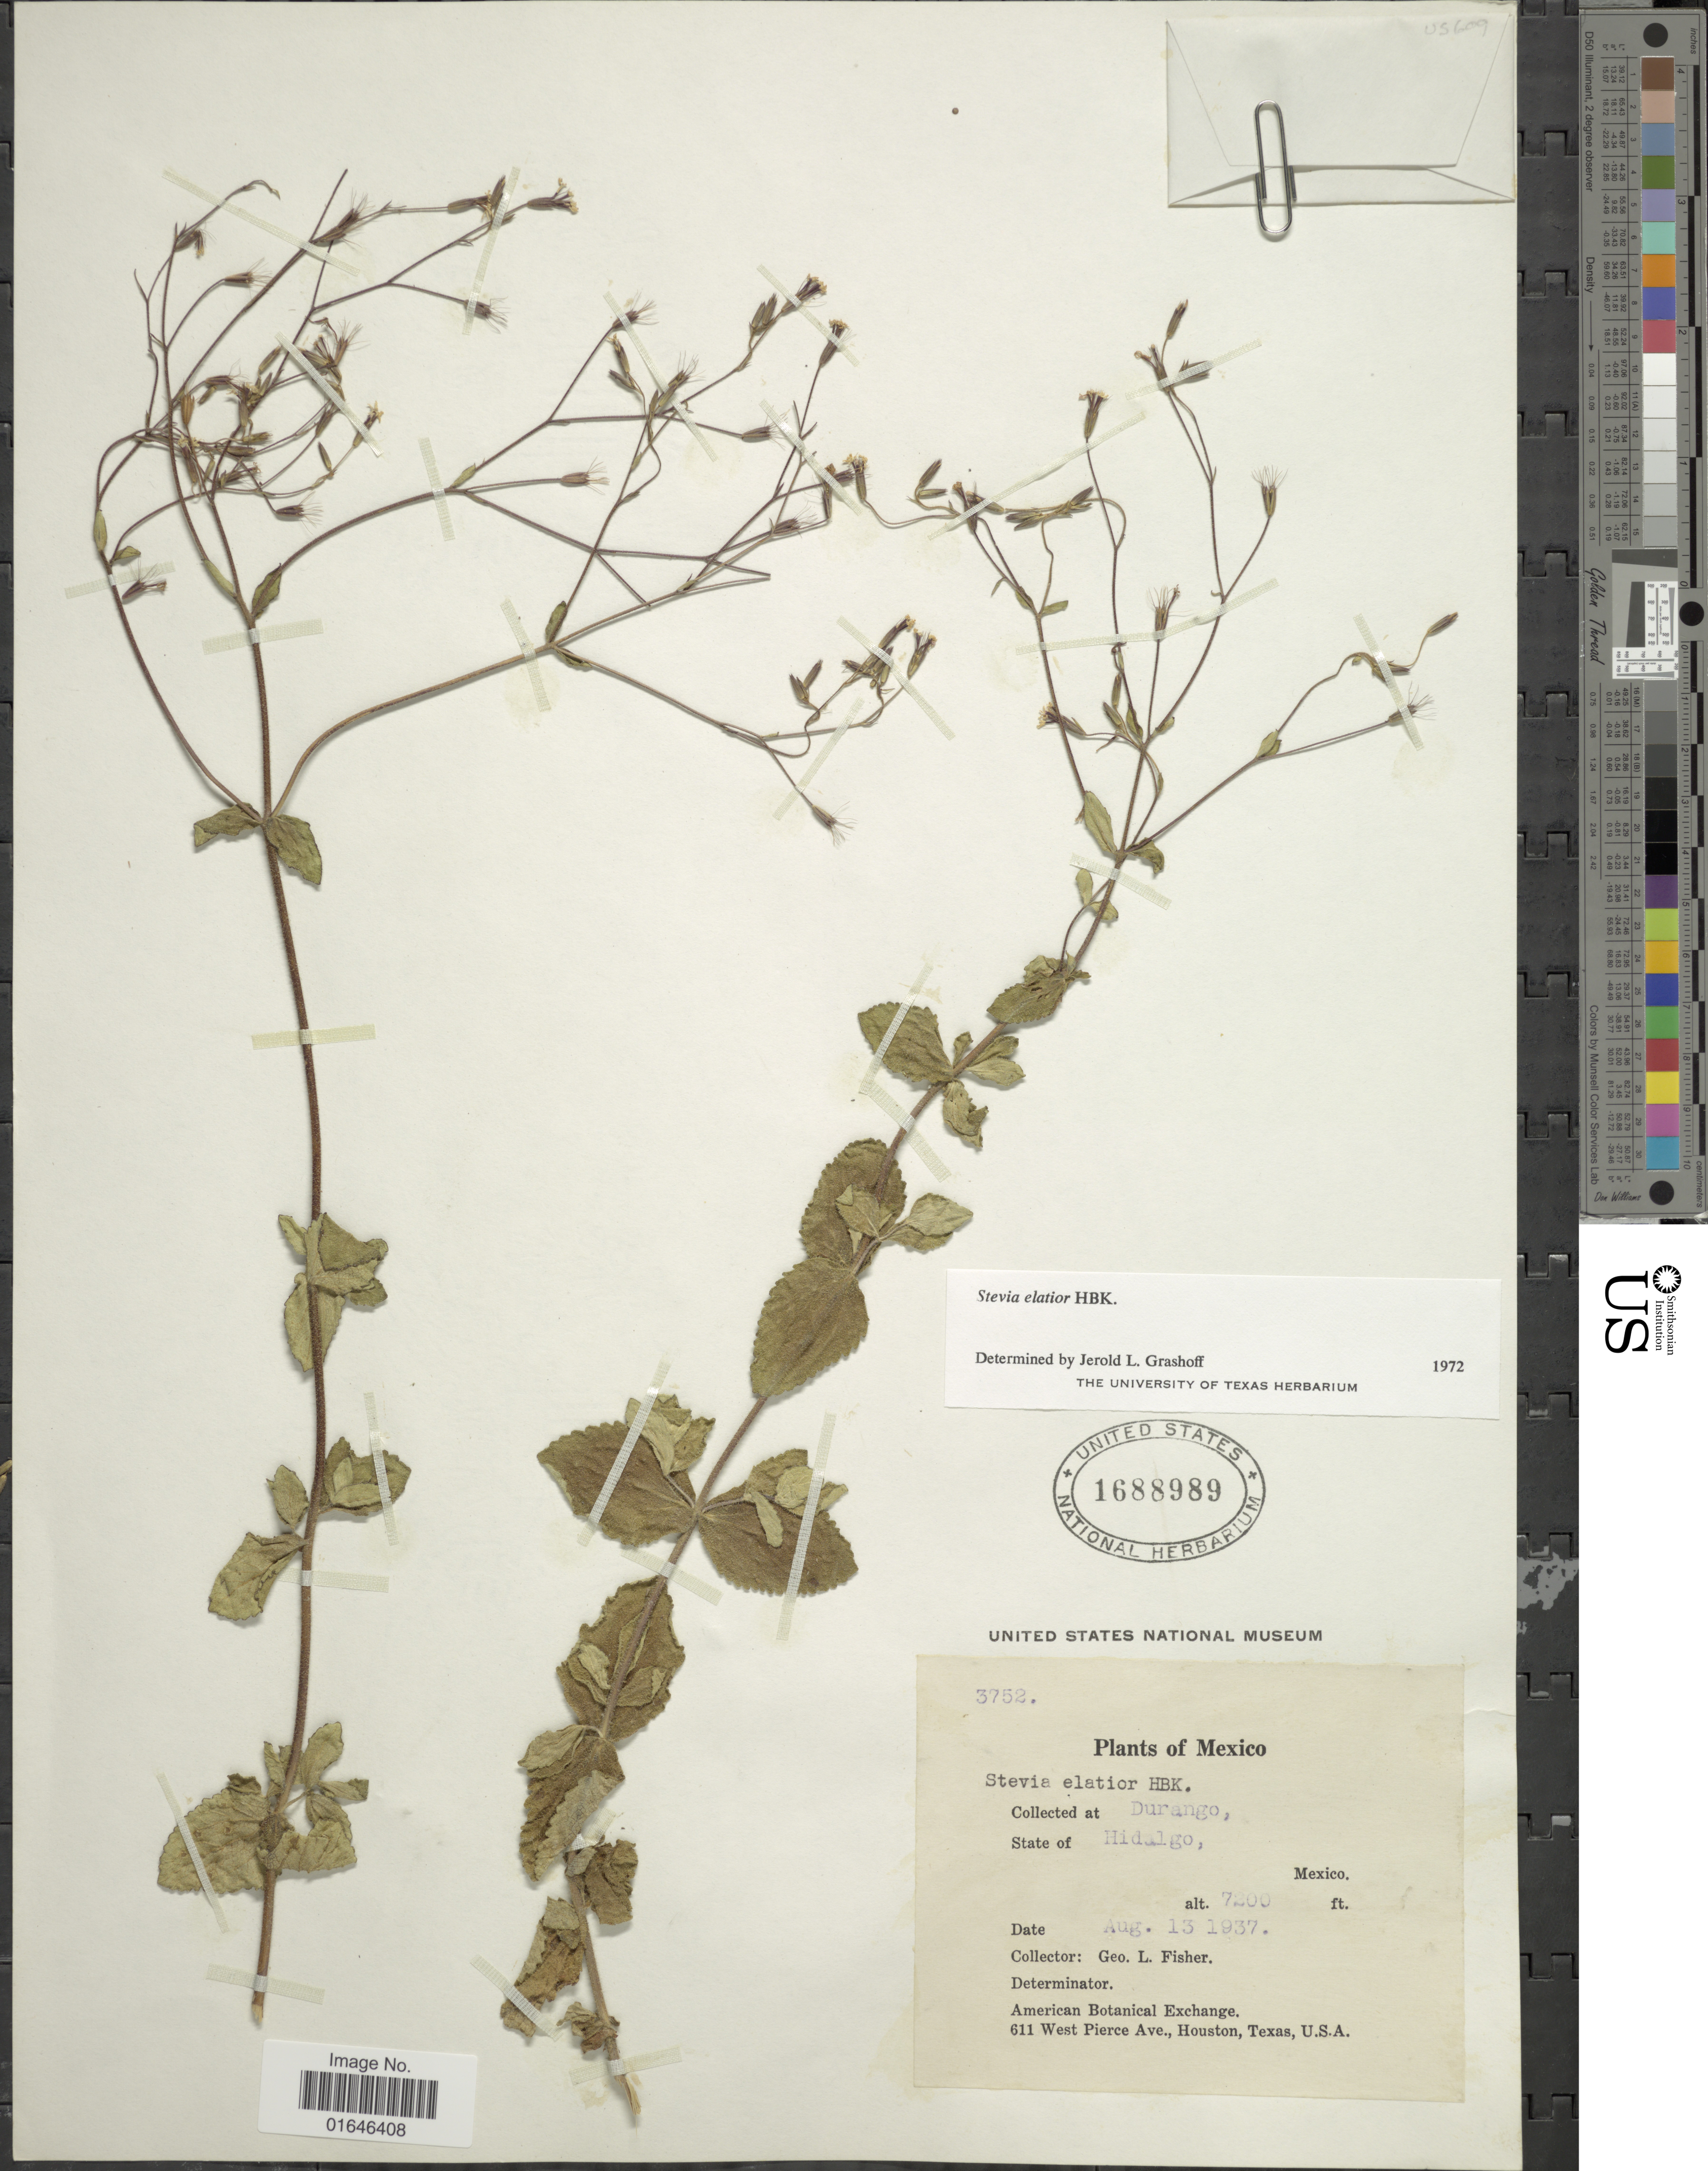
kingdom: Plantae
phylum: Tracheophyta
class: Magnoliopsida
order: Asterales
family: Asteraceae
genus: Stevia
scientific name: Stevia elatior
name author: Kunth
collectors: G. L. Fisher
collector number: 3752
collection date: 1937-08-13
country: Mexico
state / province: Hidalgo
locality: Durango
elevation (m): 2195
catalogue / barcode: US 1688989